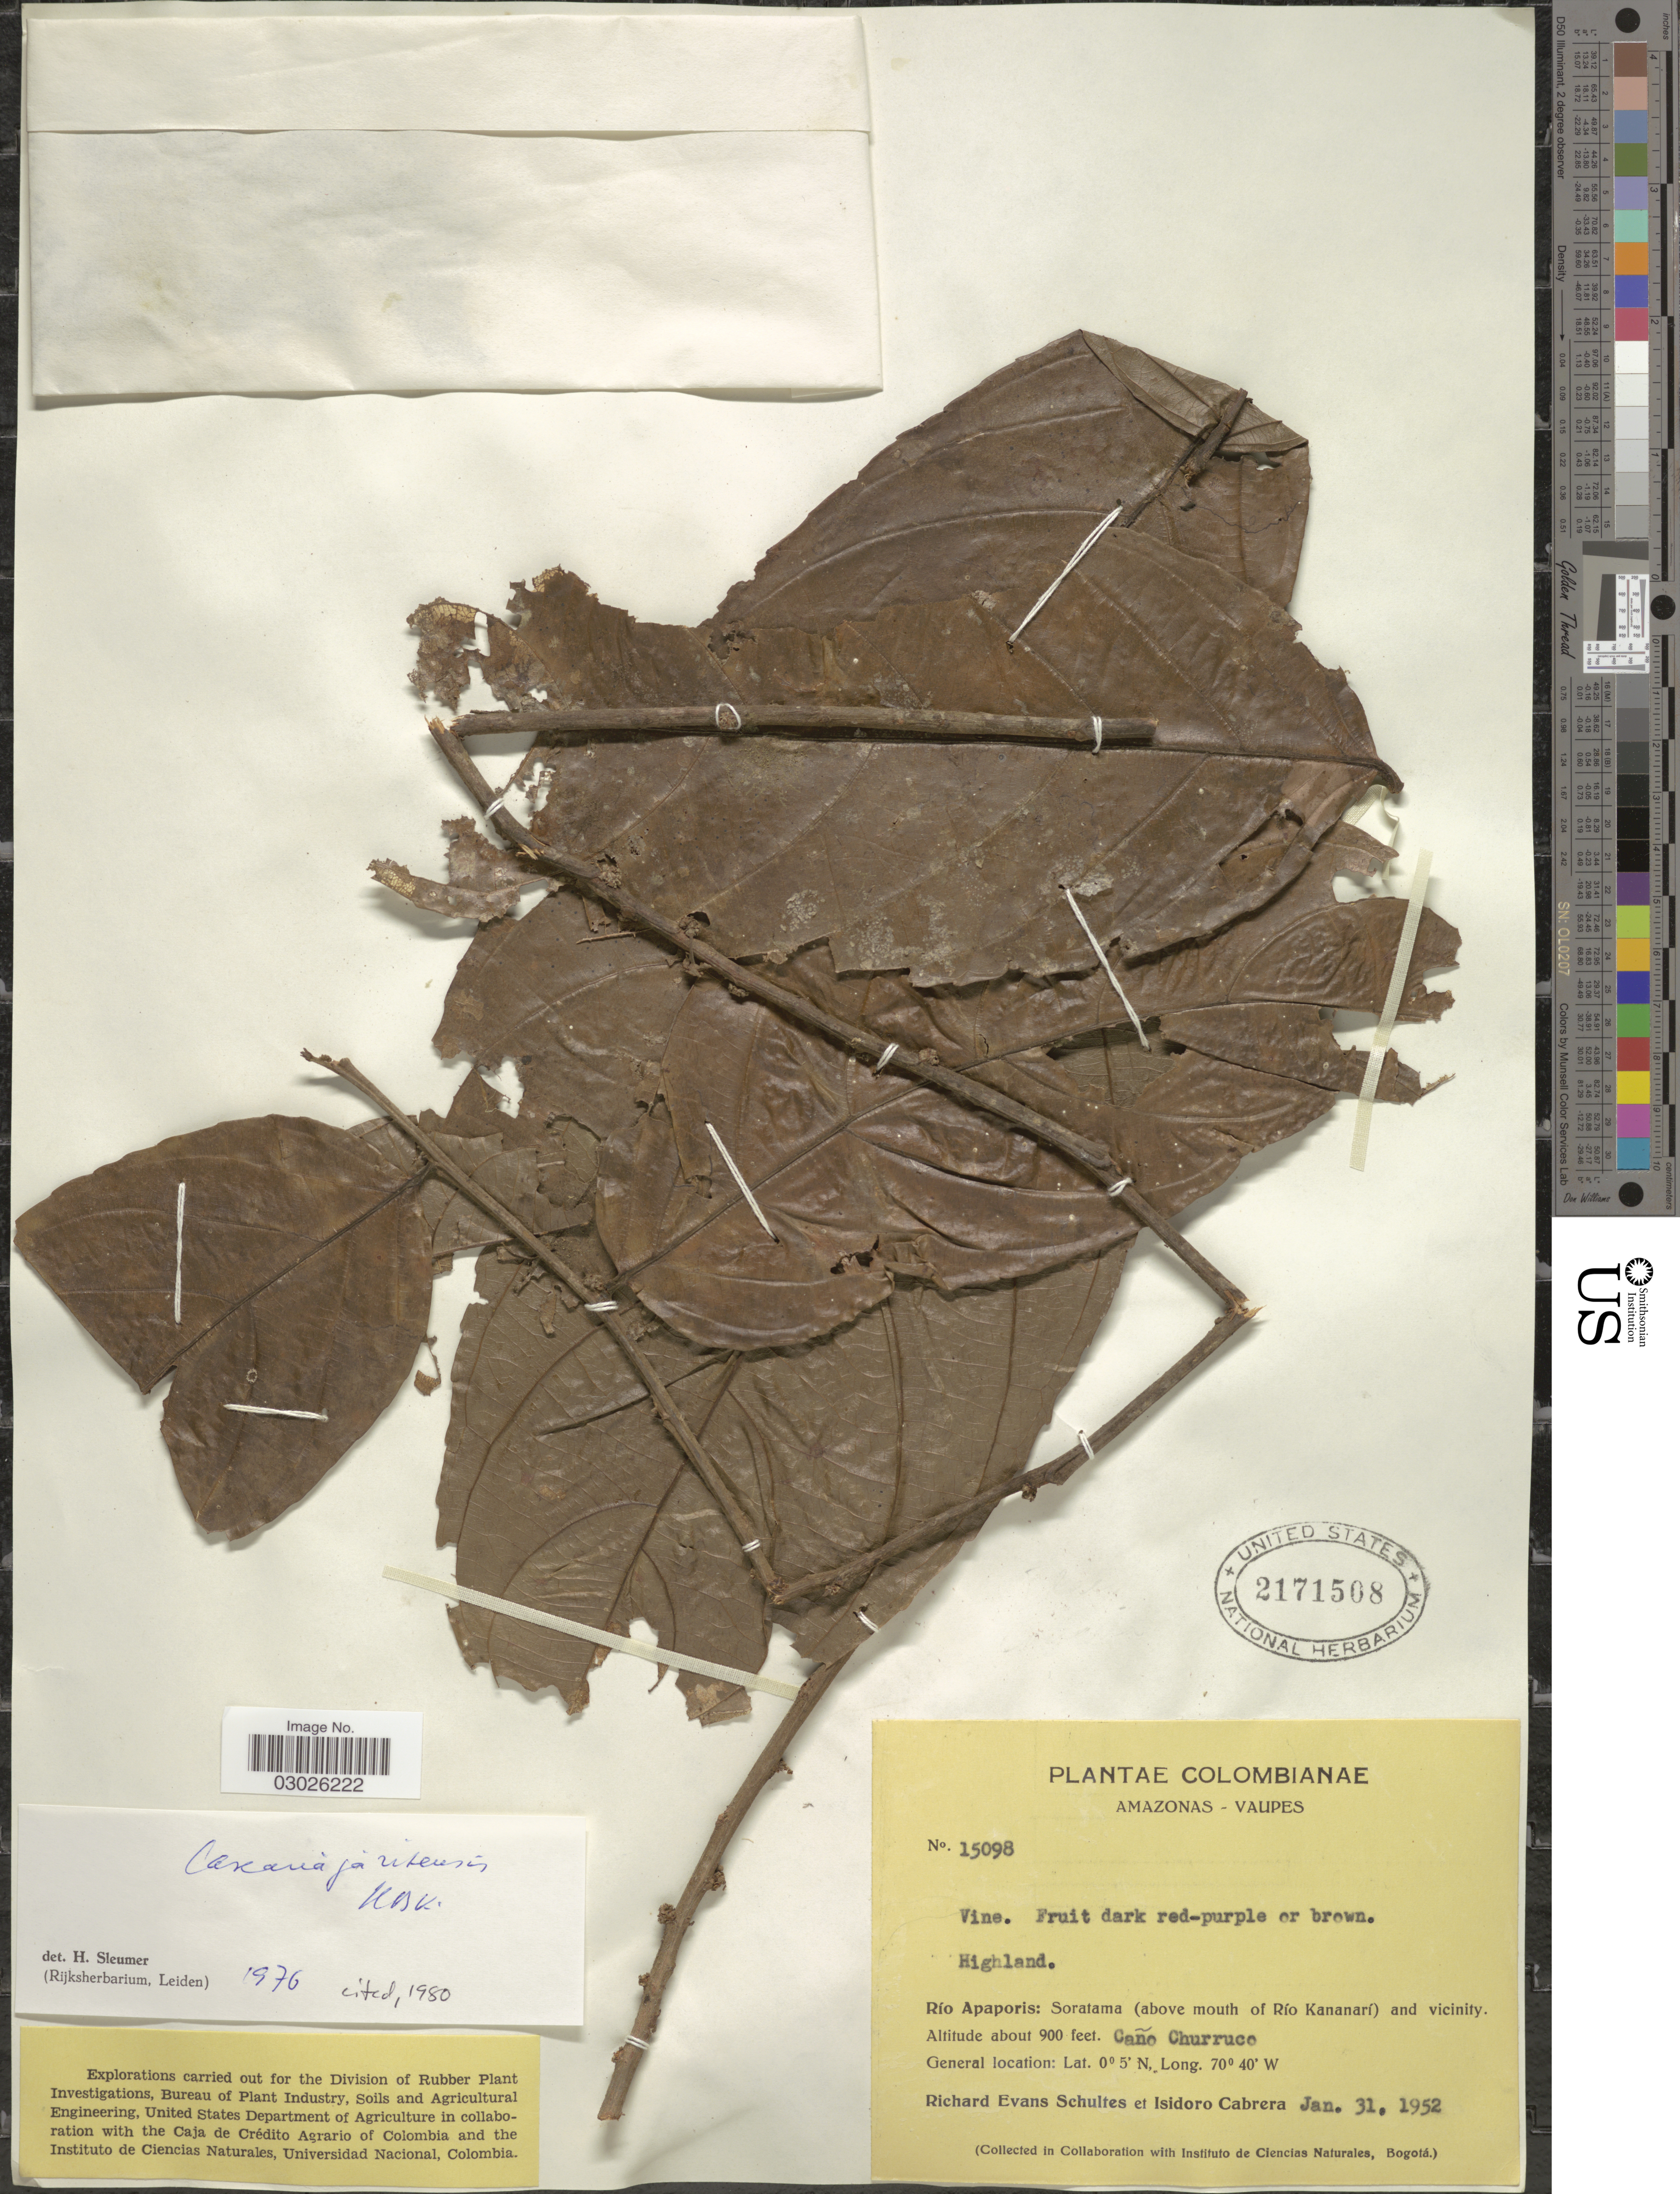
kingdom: Plantae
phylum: Tracheophyta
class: Magnoliopsida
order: Malpighiales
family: Salicaceae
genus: Piparea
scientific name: Piparea multiflora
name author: C.F. Gaertn.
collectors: R. E. Schultes & I. Cabrera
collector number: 15098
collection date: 1952-01-31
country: Colombia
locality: Amazonas - Vaupes, Río Apaporis: Soratama (above mouth of Río Kananarí) and vicinity, Caño Churruco.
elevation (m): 274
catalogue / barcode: US 2171508